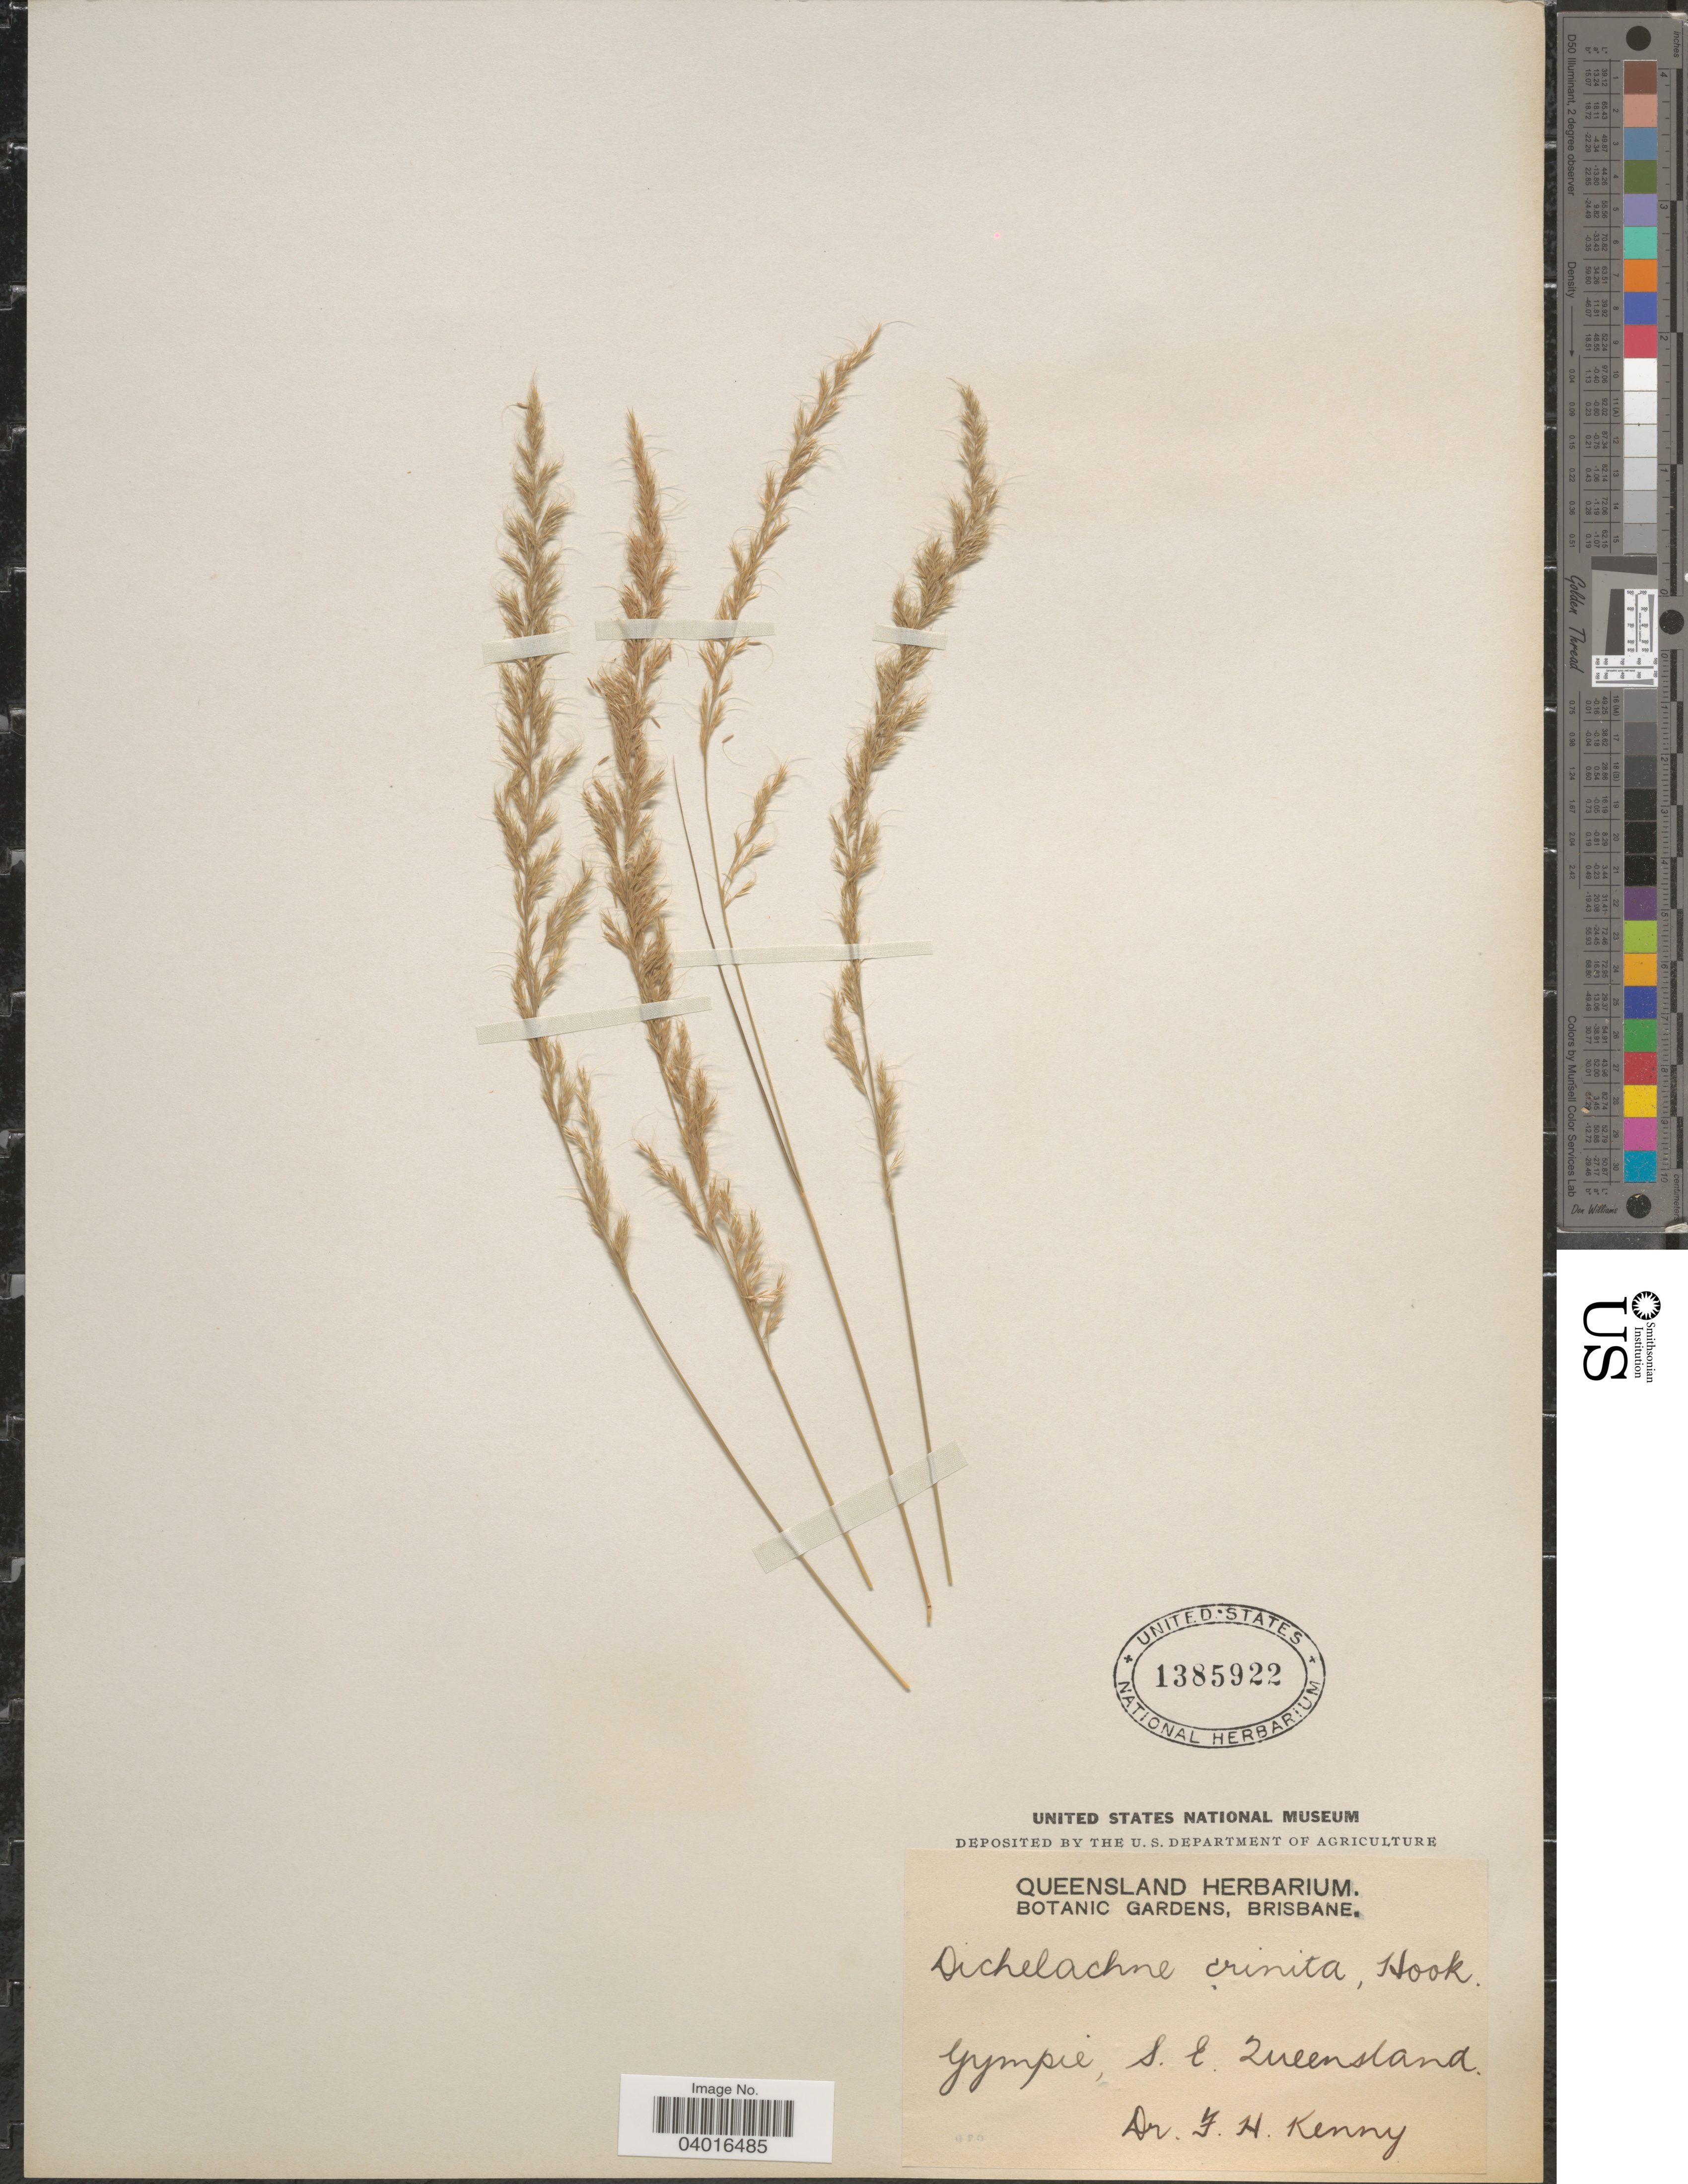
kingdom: Plantae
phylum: Tracheophyta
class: Liliopsida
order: Poales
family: Poaceae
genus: Dichelachne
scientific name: Dichelachne crinita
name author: Hook. f.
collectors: F. Kenny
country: Australia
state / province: Queensland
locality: Gympie, S. E. Queensland.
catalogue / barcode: US 1385922